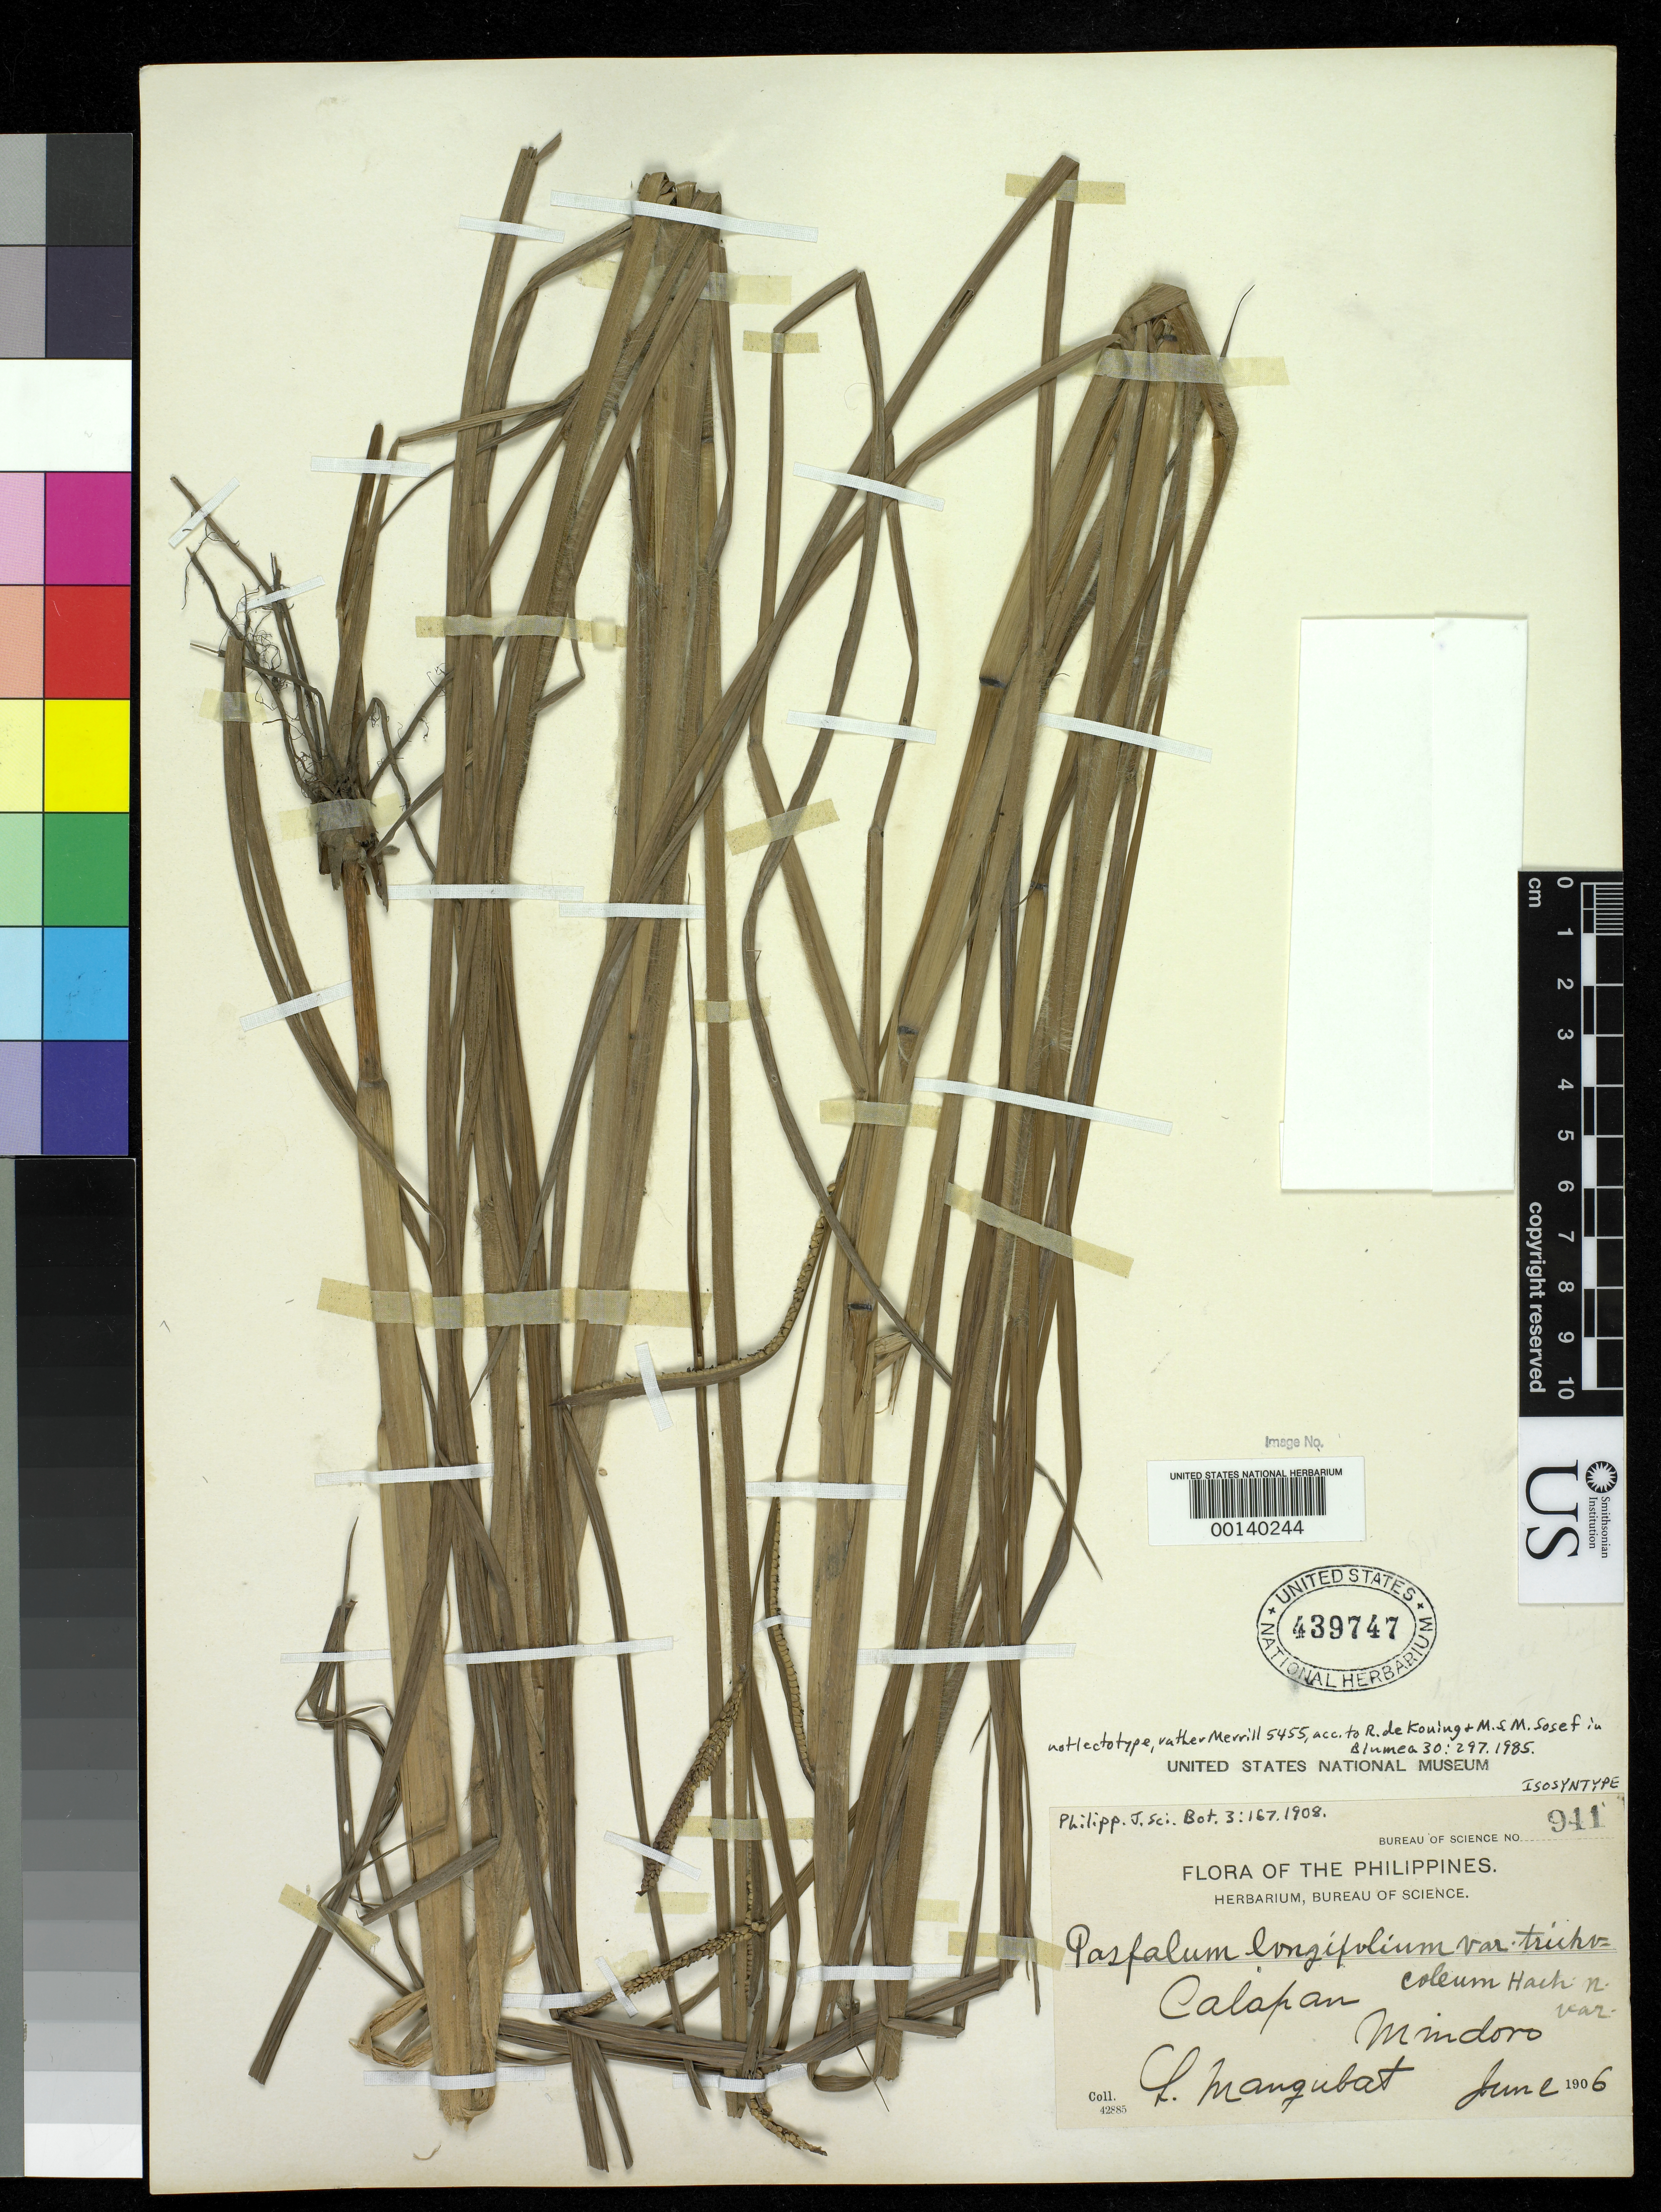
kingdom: Plantae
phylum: Tracheophyta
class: Liliopsida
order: Poales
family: Poaceae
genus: Paspalum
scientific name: Paspalum longifolium var. trichocoleum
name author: Hack.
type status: Syntype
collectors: L. Mangubat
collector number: Bur. Sci. 941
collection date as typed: Jun 1906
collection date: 1906-06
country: Philippines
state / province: Mimaropa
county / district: Mindoro Oriental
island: Mindoro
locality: Calapan.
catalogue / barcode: US 439747